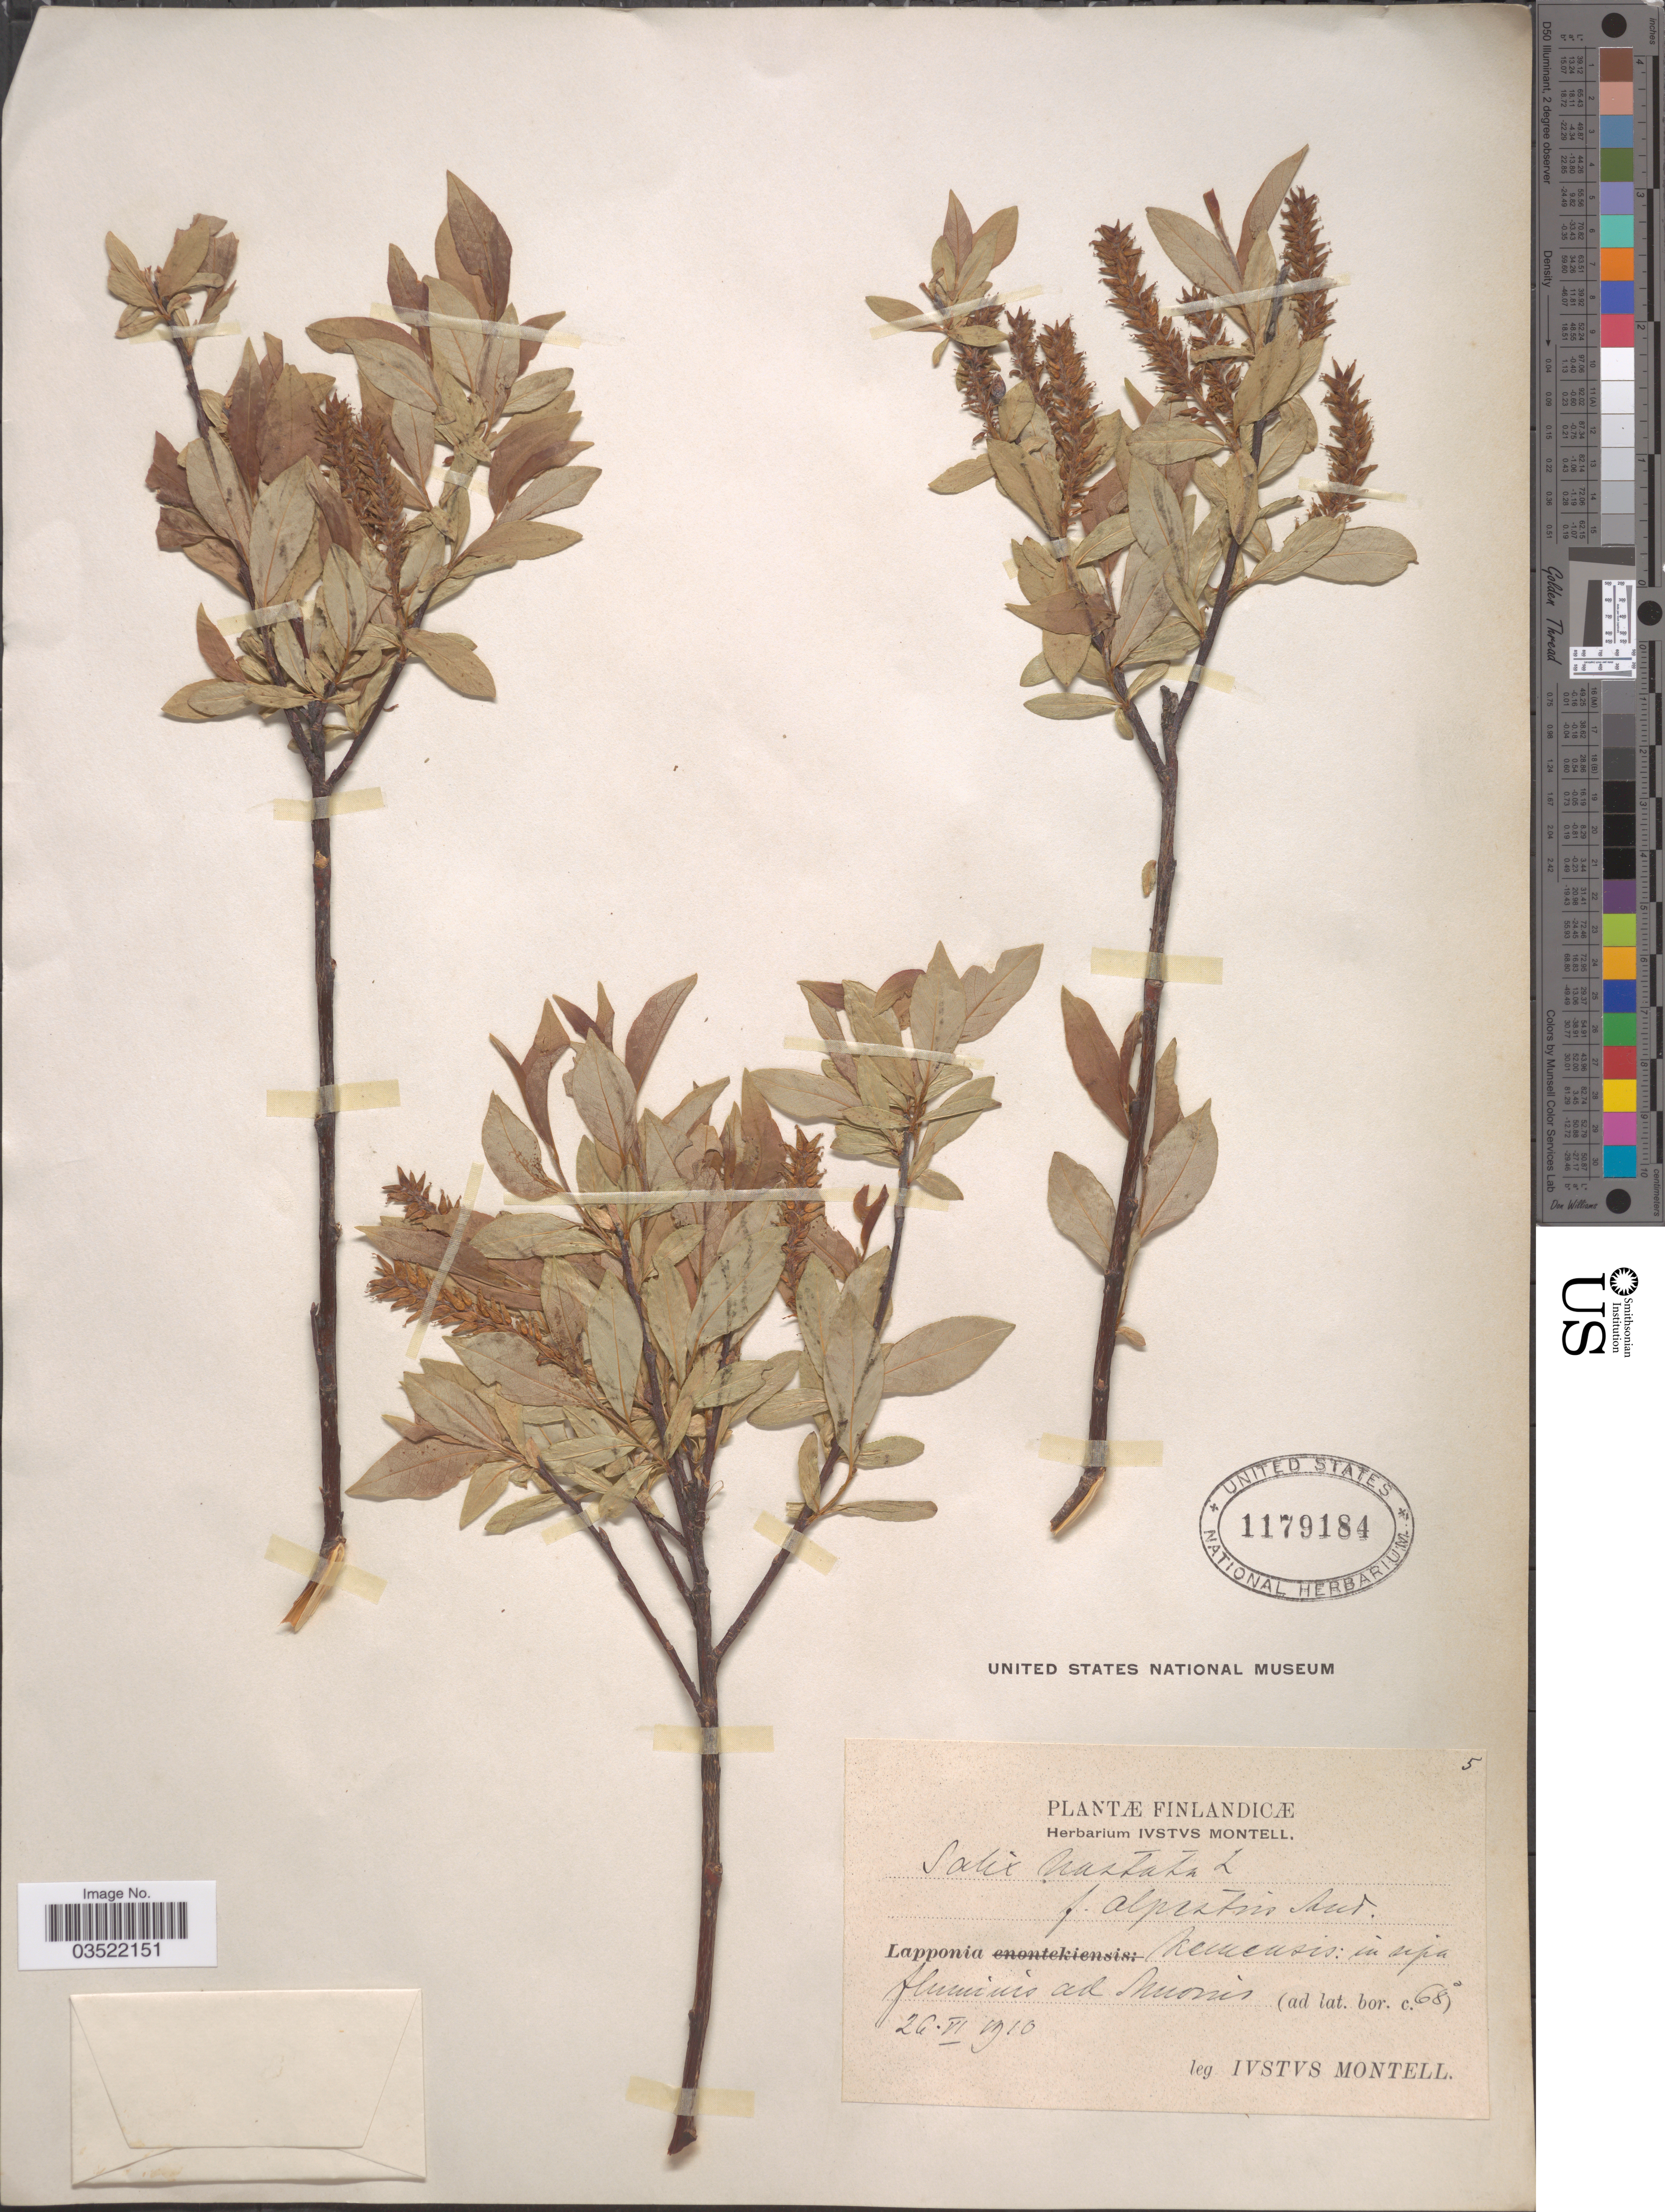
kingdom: Plantae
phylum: Tracheophyta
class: Magnoliopsida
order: Malpighiales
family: Salicaceae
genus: Salix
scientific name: Salix hastata f. alpestris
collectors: I. Montell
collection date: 1910-06-26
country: Finland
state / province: Lappi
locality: Muonio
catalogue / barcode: US 1179184